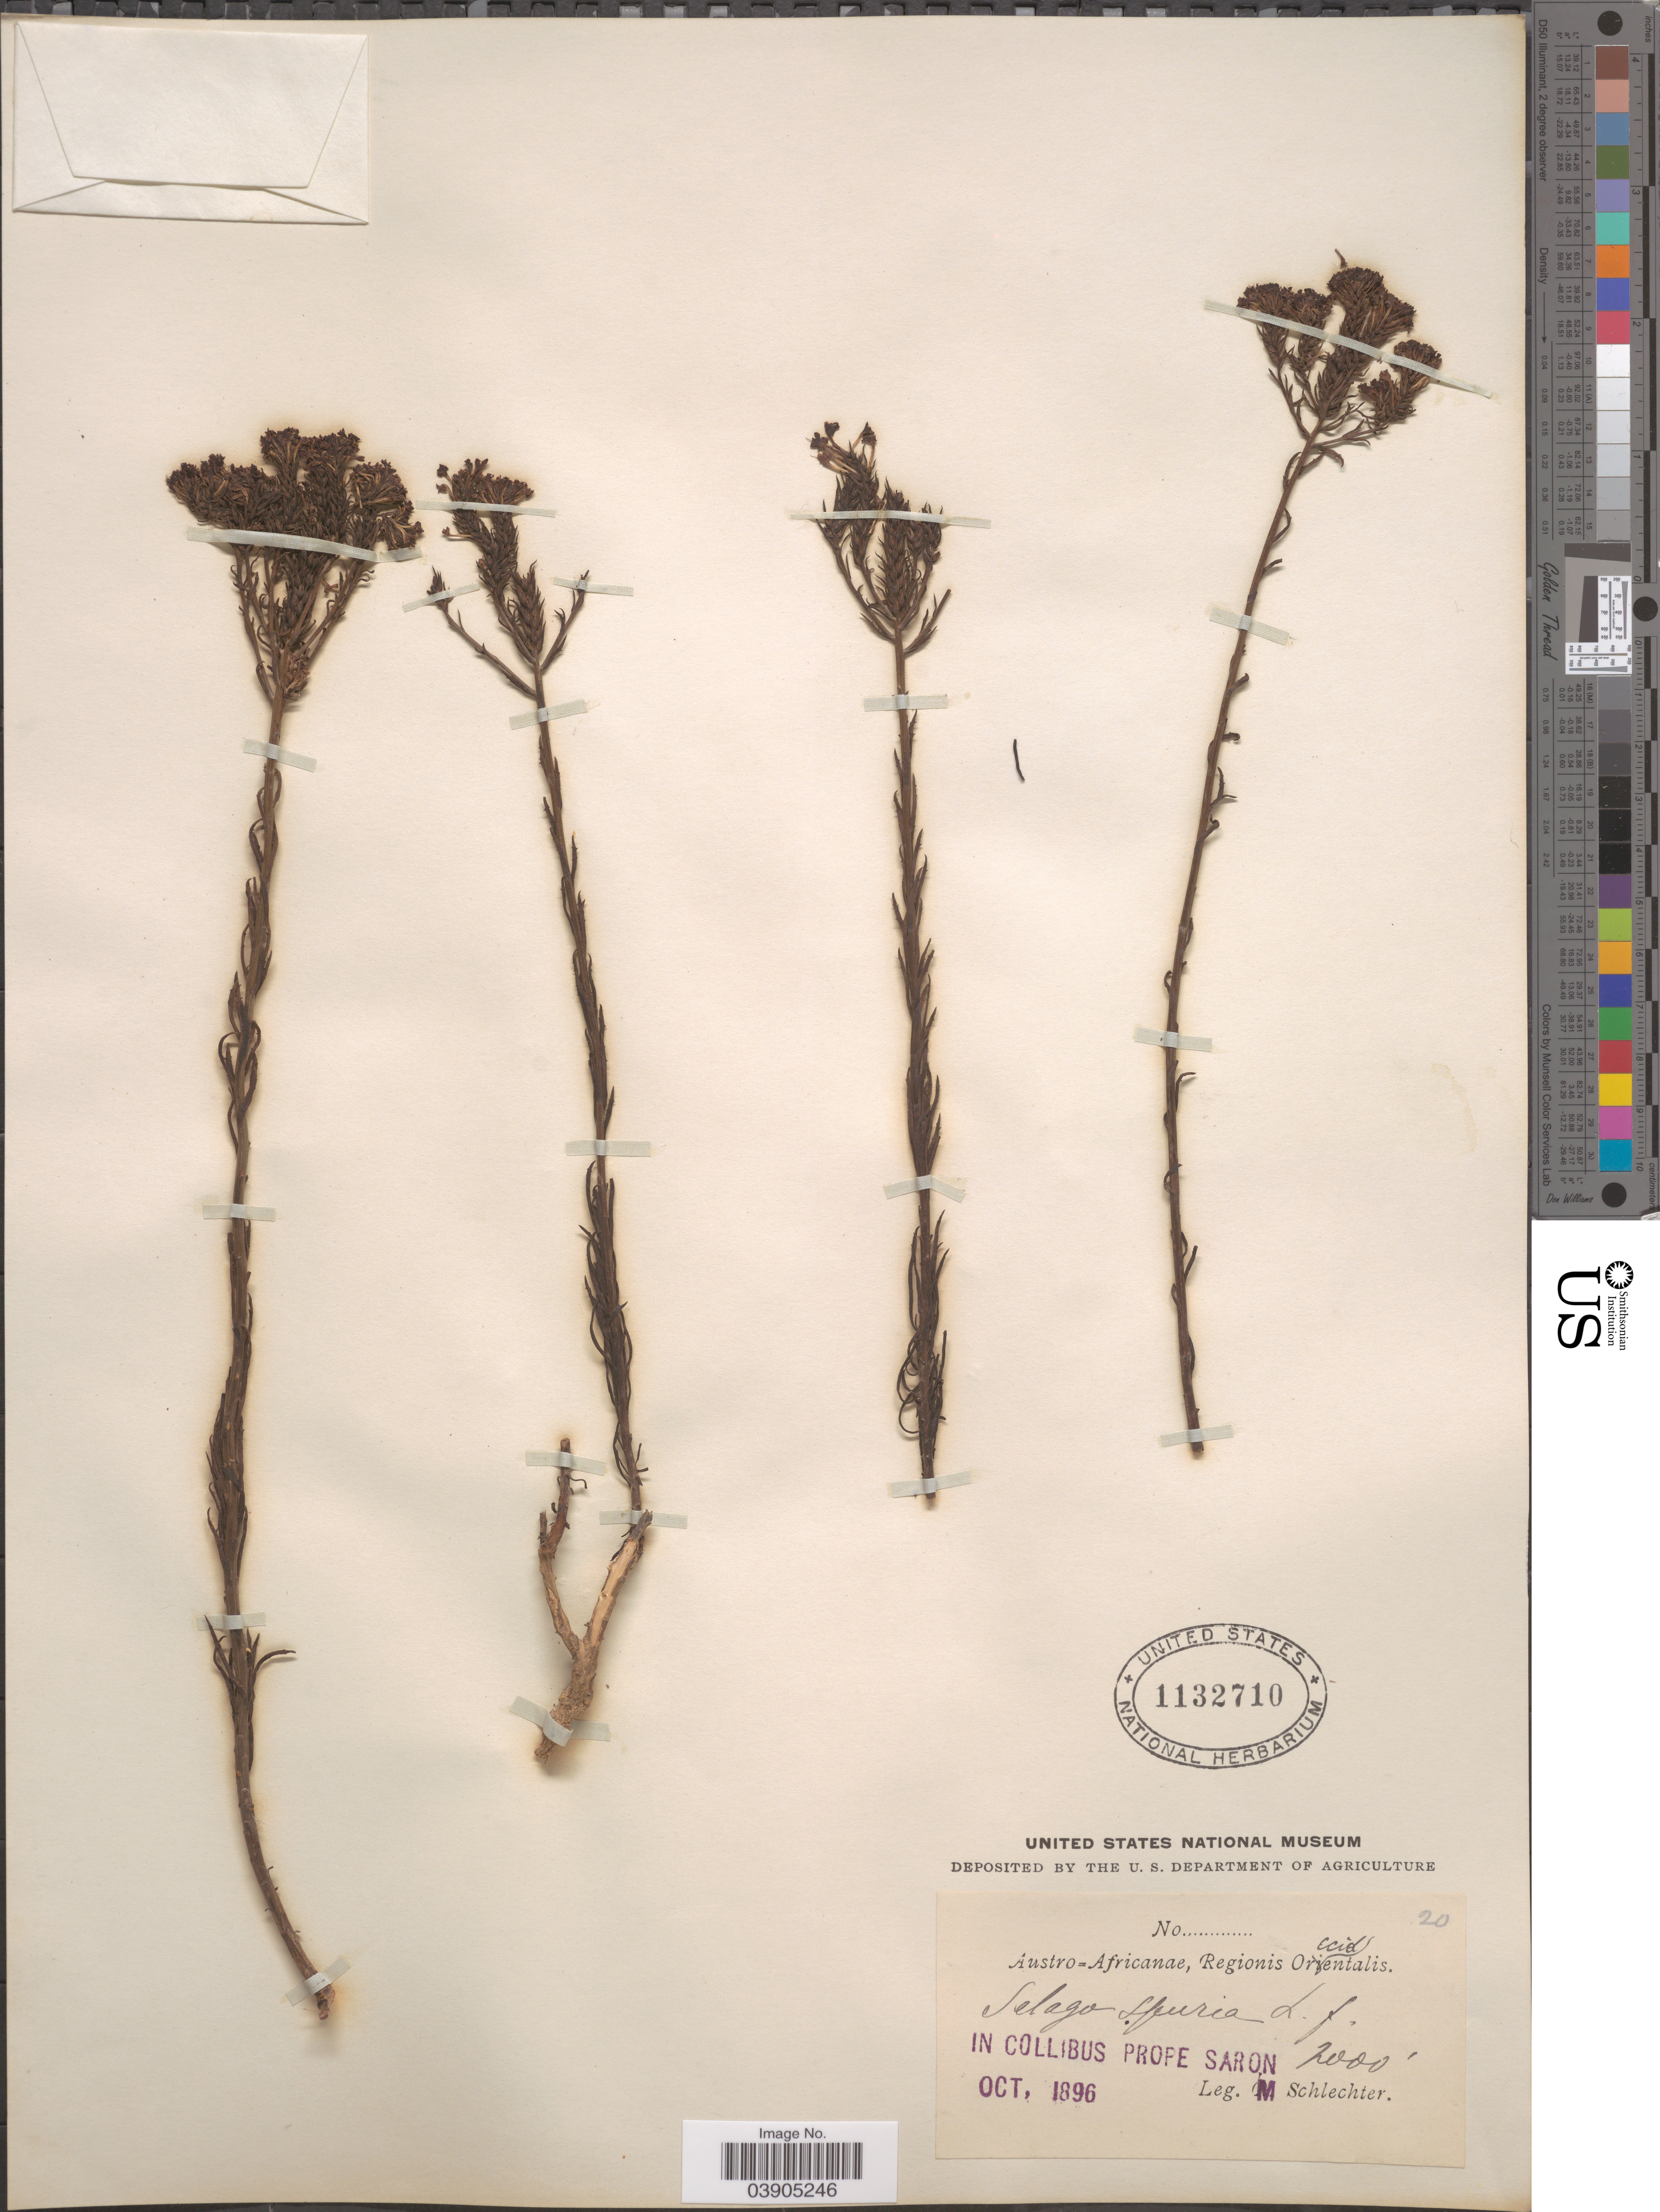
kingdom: Plantae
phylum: Tracheophyta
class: Magnoliopsida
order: Lamiales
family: Scrophulariaceae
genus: Selago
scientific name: Selago spuria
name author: L.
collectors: M. Schlechter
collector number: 20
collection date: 1896-10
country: South Africa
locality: Austro-Africanae, Regionis Occidental. In Collibus prope Saron.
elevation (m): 610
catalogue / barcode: US 1132710